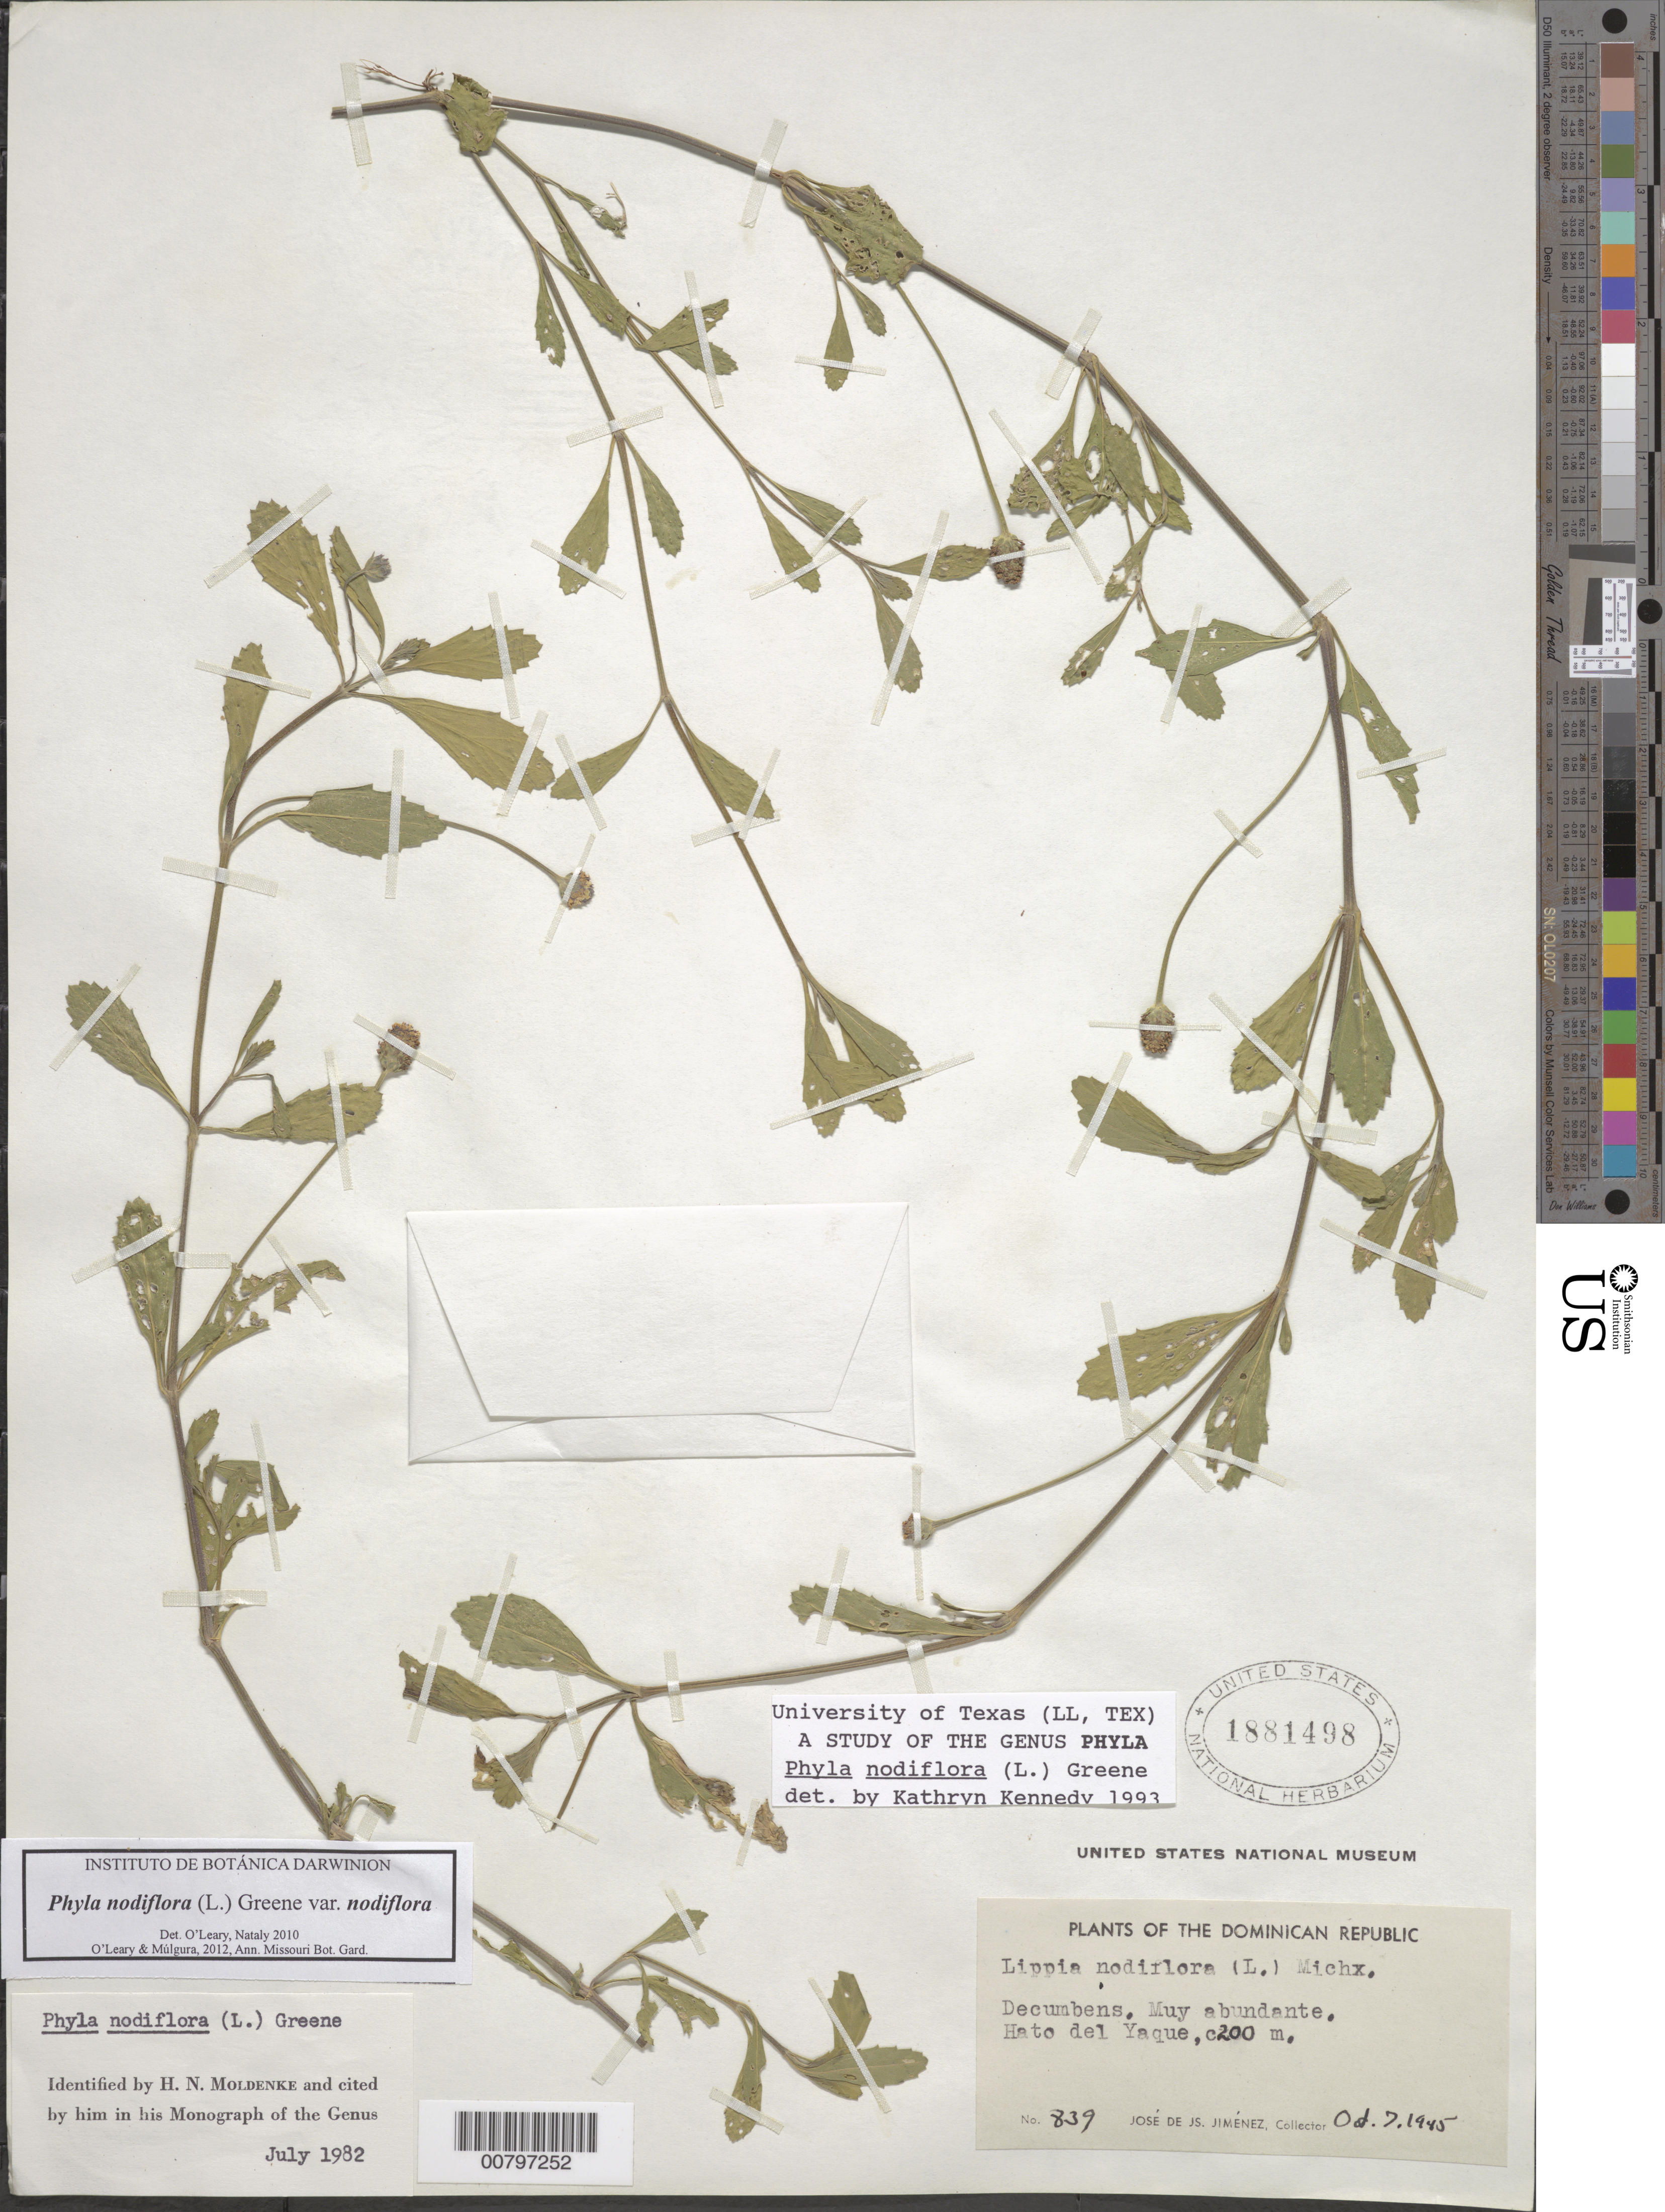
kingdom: Plantae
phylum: Tracheophyta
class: Magnoliopsida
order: Lamiales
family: Verbenaceae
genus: Phyla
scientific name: Phyla nodiflora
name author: (L.) Greene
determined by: Kennedy, K.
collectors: J. J. Jiménez Almonte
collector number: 839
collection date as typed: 07 Oct 1945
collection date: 1945-10-07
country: Dominican Republic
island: Hispaniola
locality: Hato del Yaque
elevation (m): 200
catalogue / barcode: US 1881498